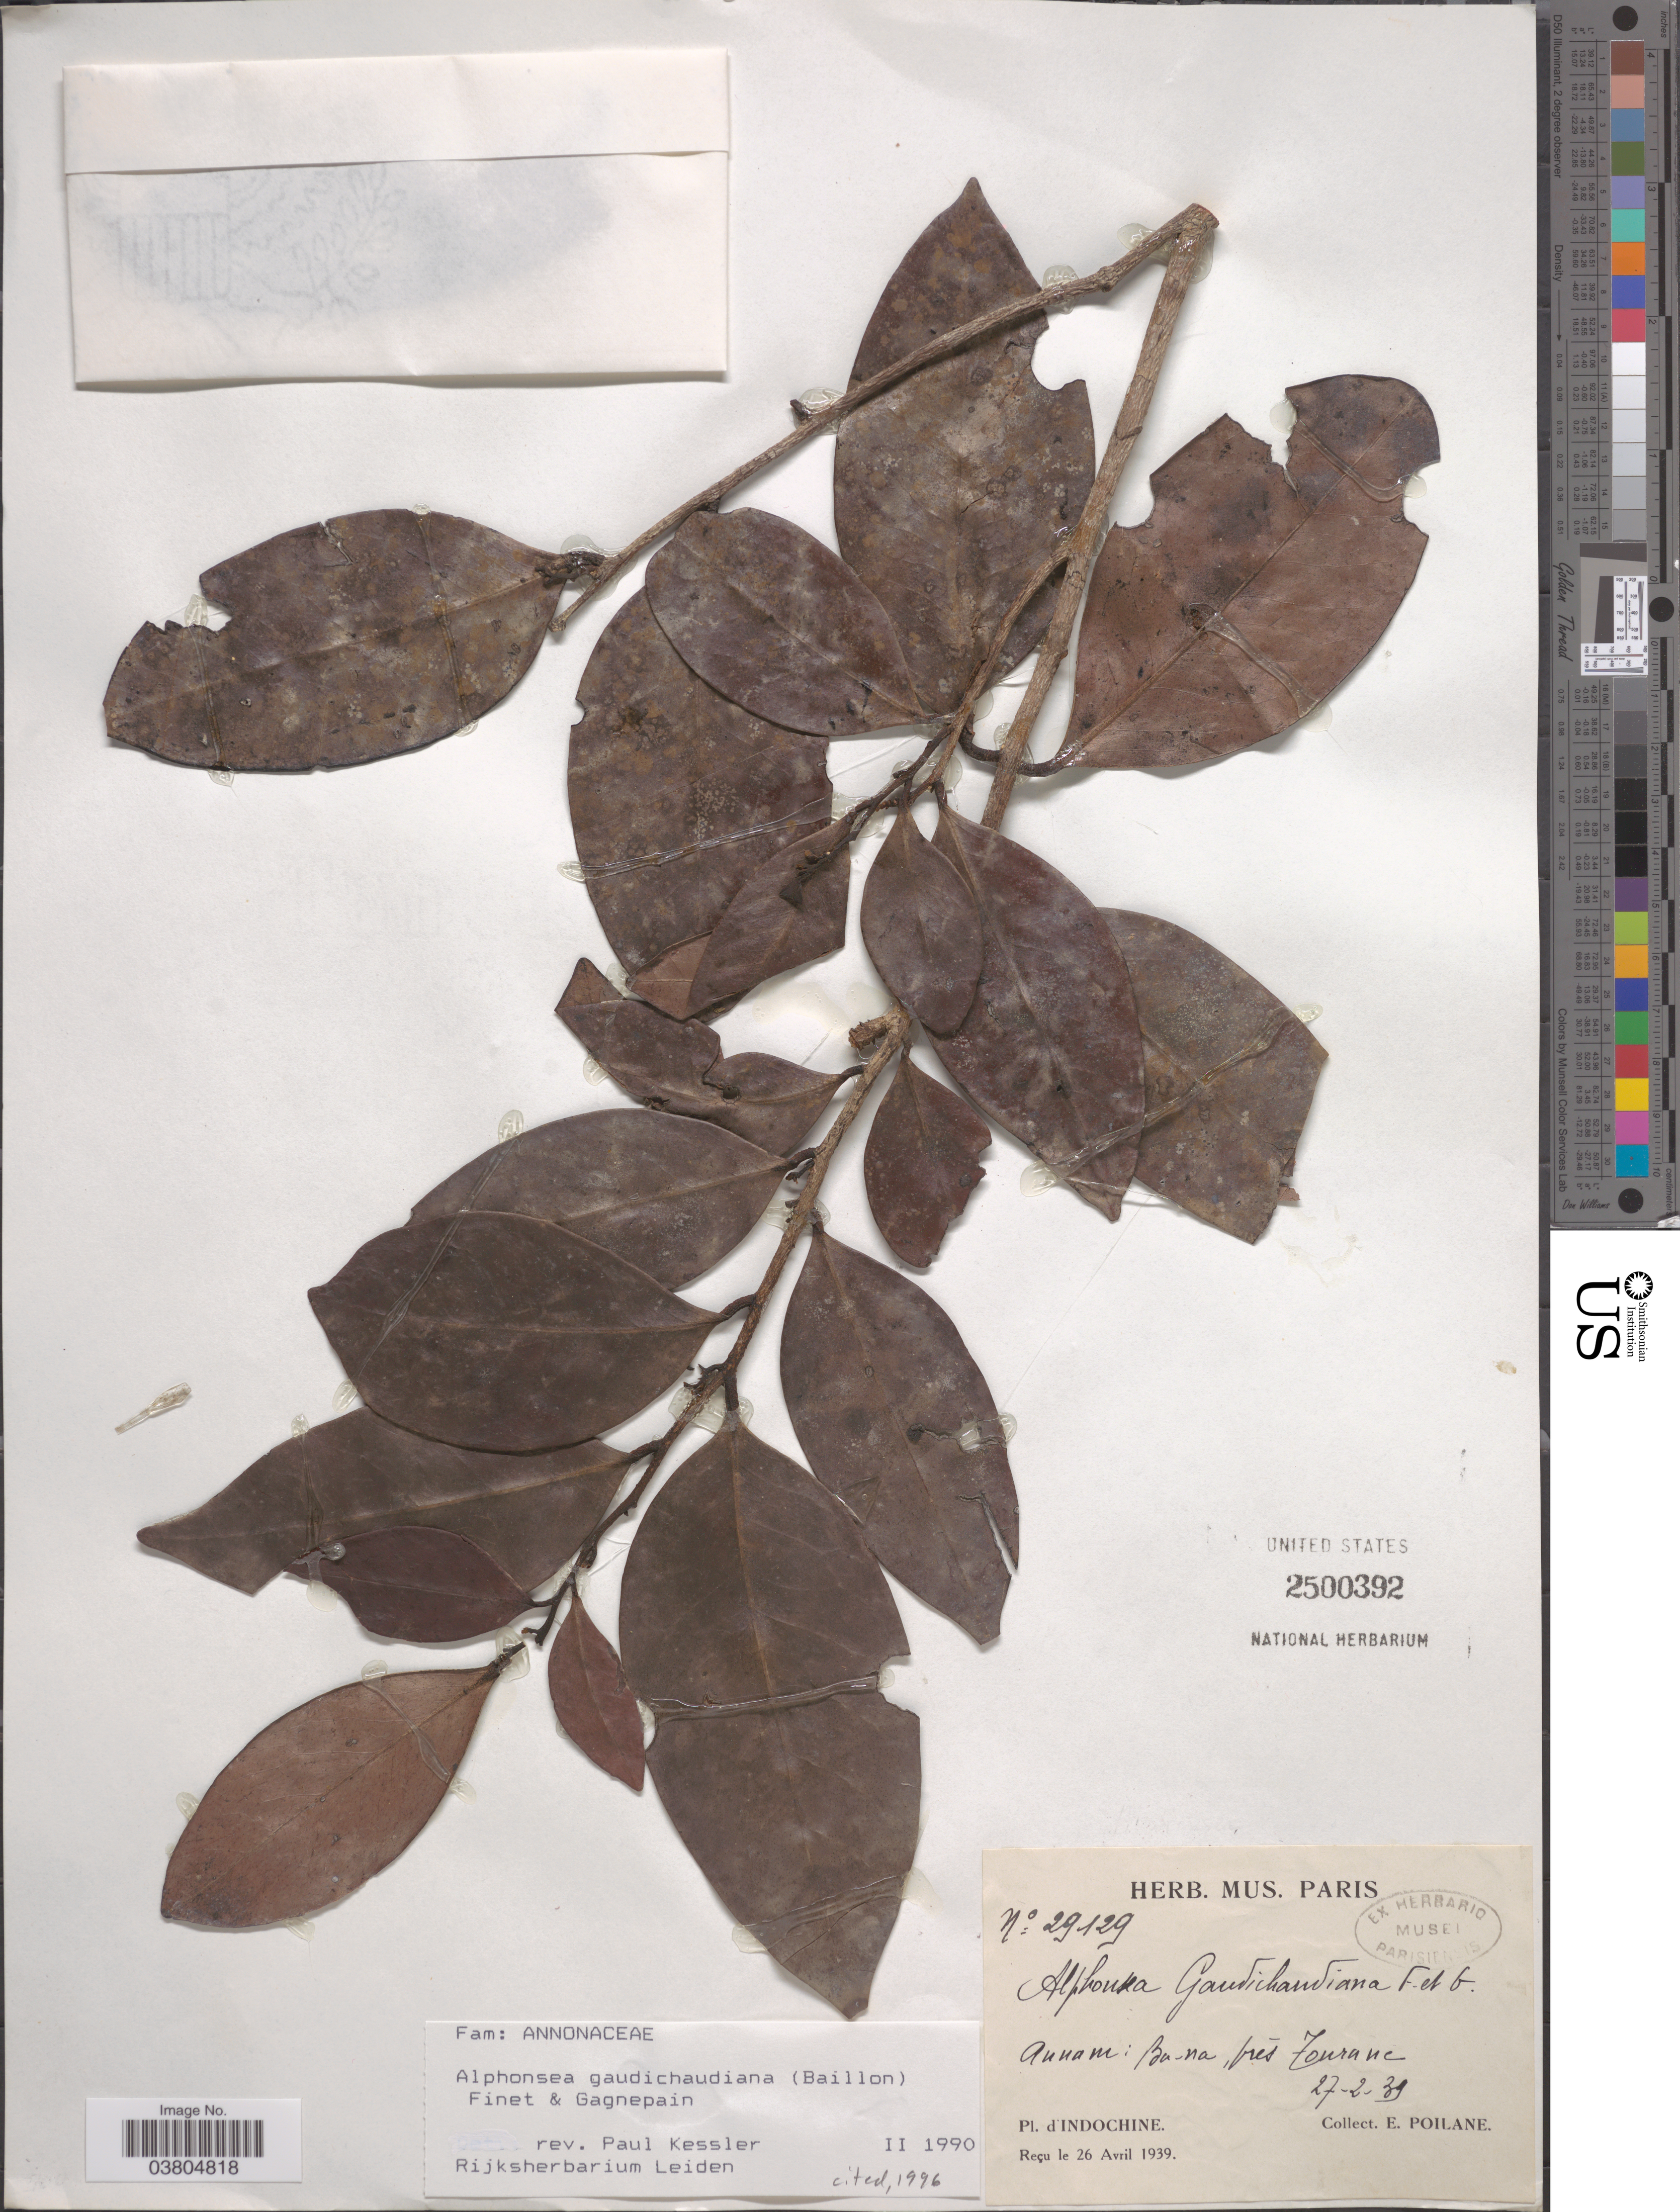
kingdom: Plantae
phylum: Tracheophyta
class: Magnoliopsida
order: Magnoliales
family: Annonaceae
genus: Alphonsea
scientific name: Alphonsea gaudichaudiana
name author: (Baill.) Finet & Gagnep.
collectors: E. Poilane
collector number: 29129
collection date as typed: Transcribed d/m/y: 27/2/39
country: Vietnam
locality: Annam: Ba-na prés Tourane. Indochine.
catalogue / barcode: US 2500392